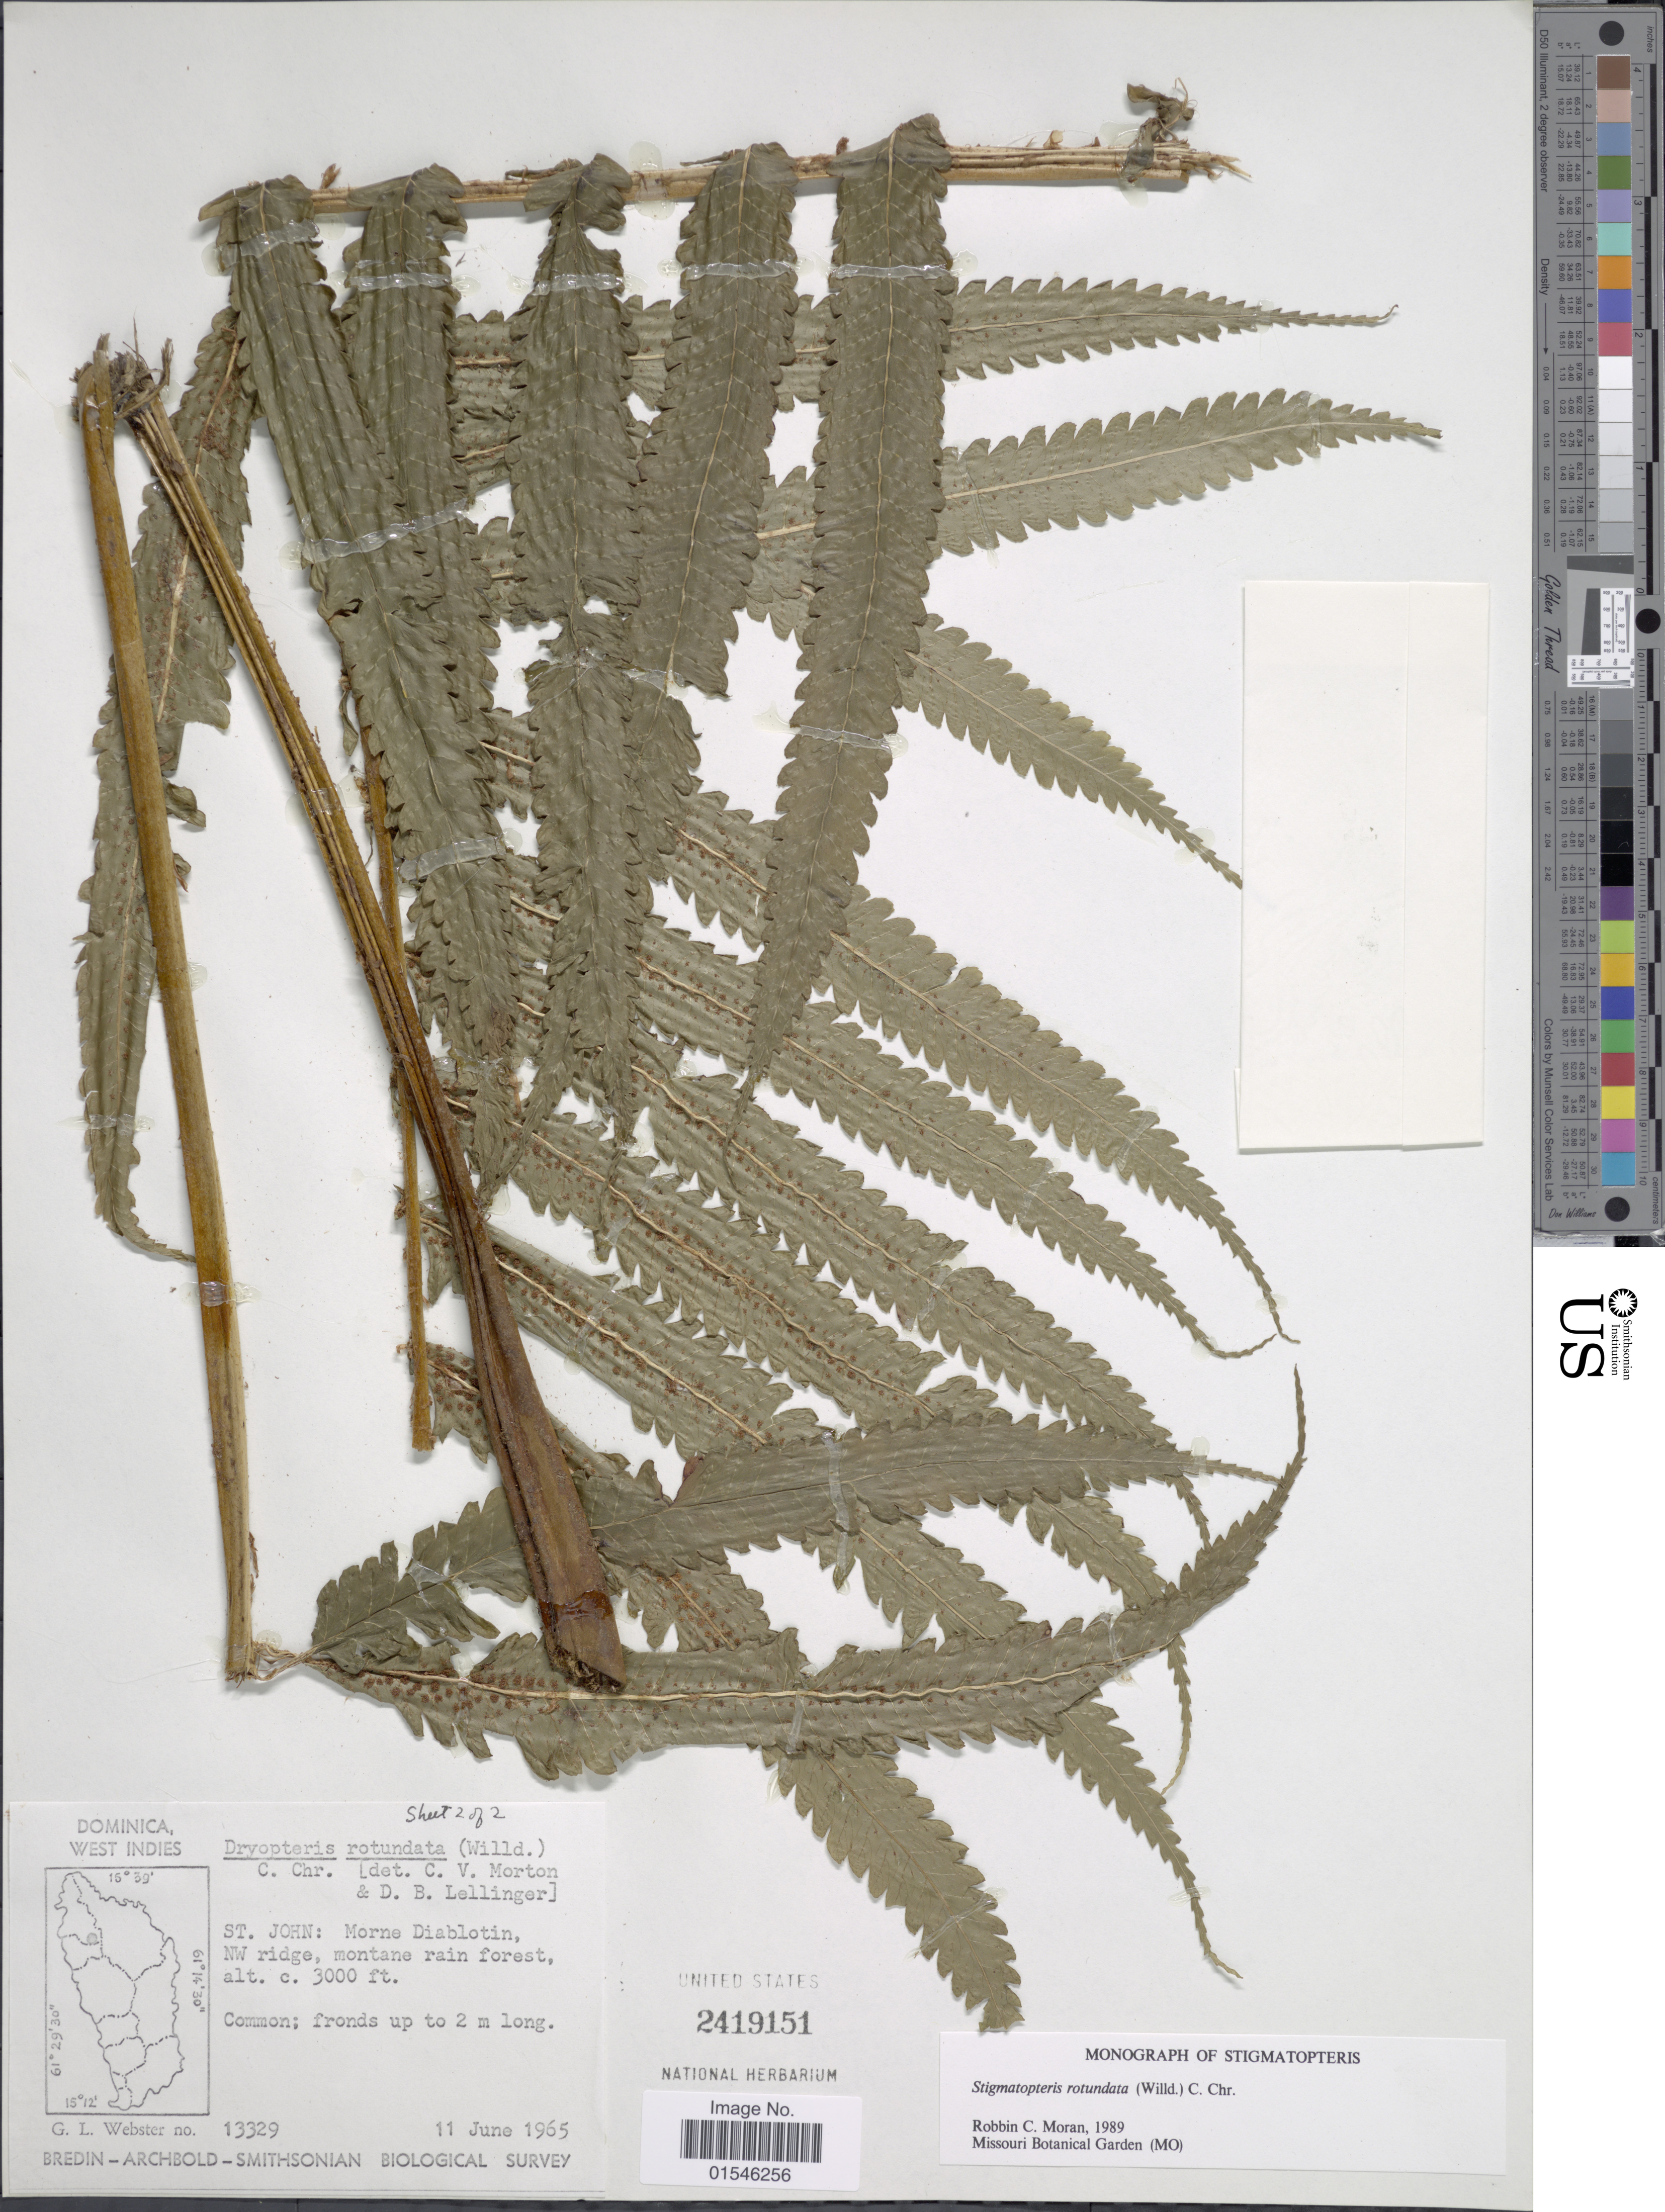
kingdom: Plantae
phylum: Tracheophyta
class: Polypodiopsida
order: Polypodiales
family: Dryopteridaceae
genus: Stigmatopteris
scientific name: Stigmatopteris rotundata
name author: (Willd.) C. Chr.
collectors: G. L. Webster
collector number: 13329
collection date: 1965-06-11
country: Dominica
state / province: St. John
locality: St. John: Morne Diablotin, NW ridge, motane rain forest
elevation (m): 914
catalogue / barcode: US 2419151